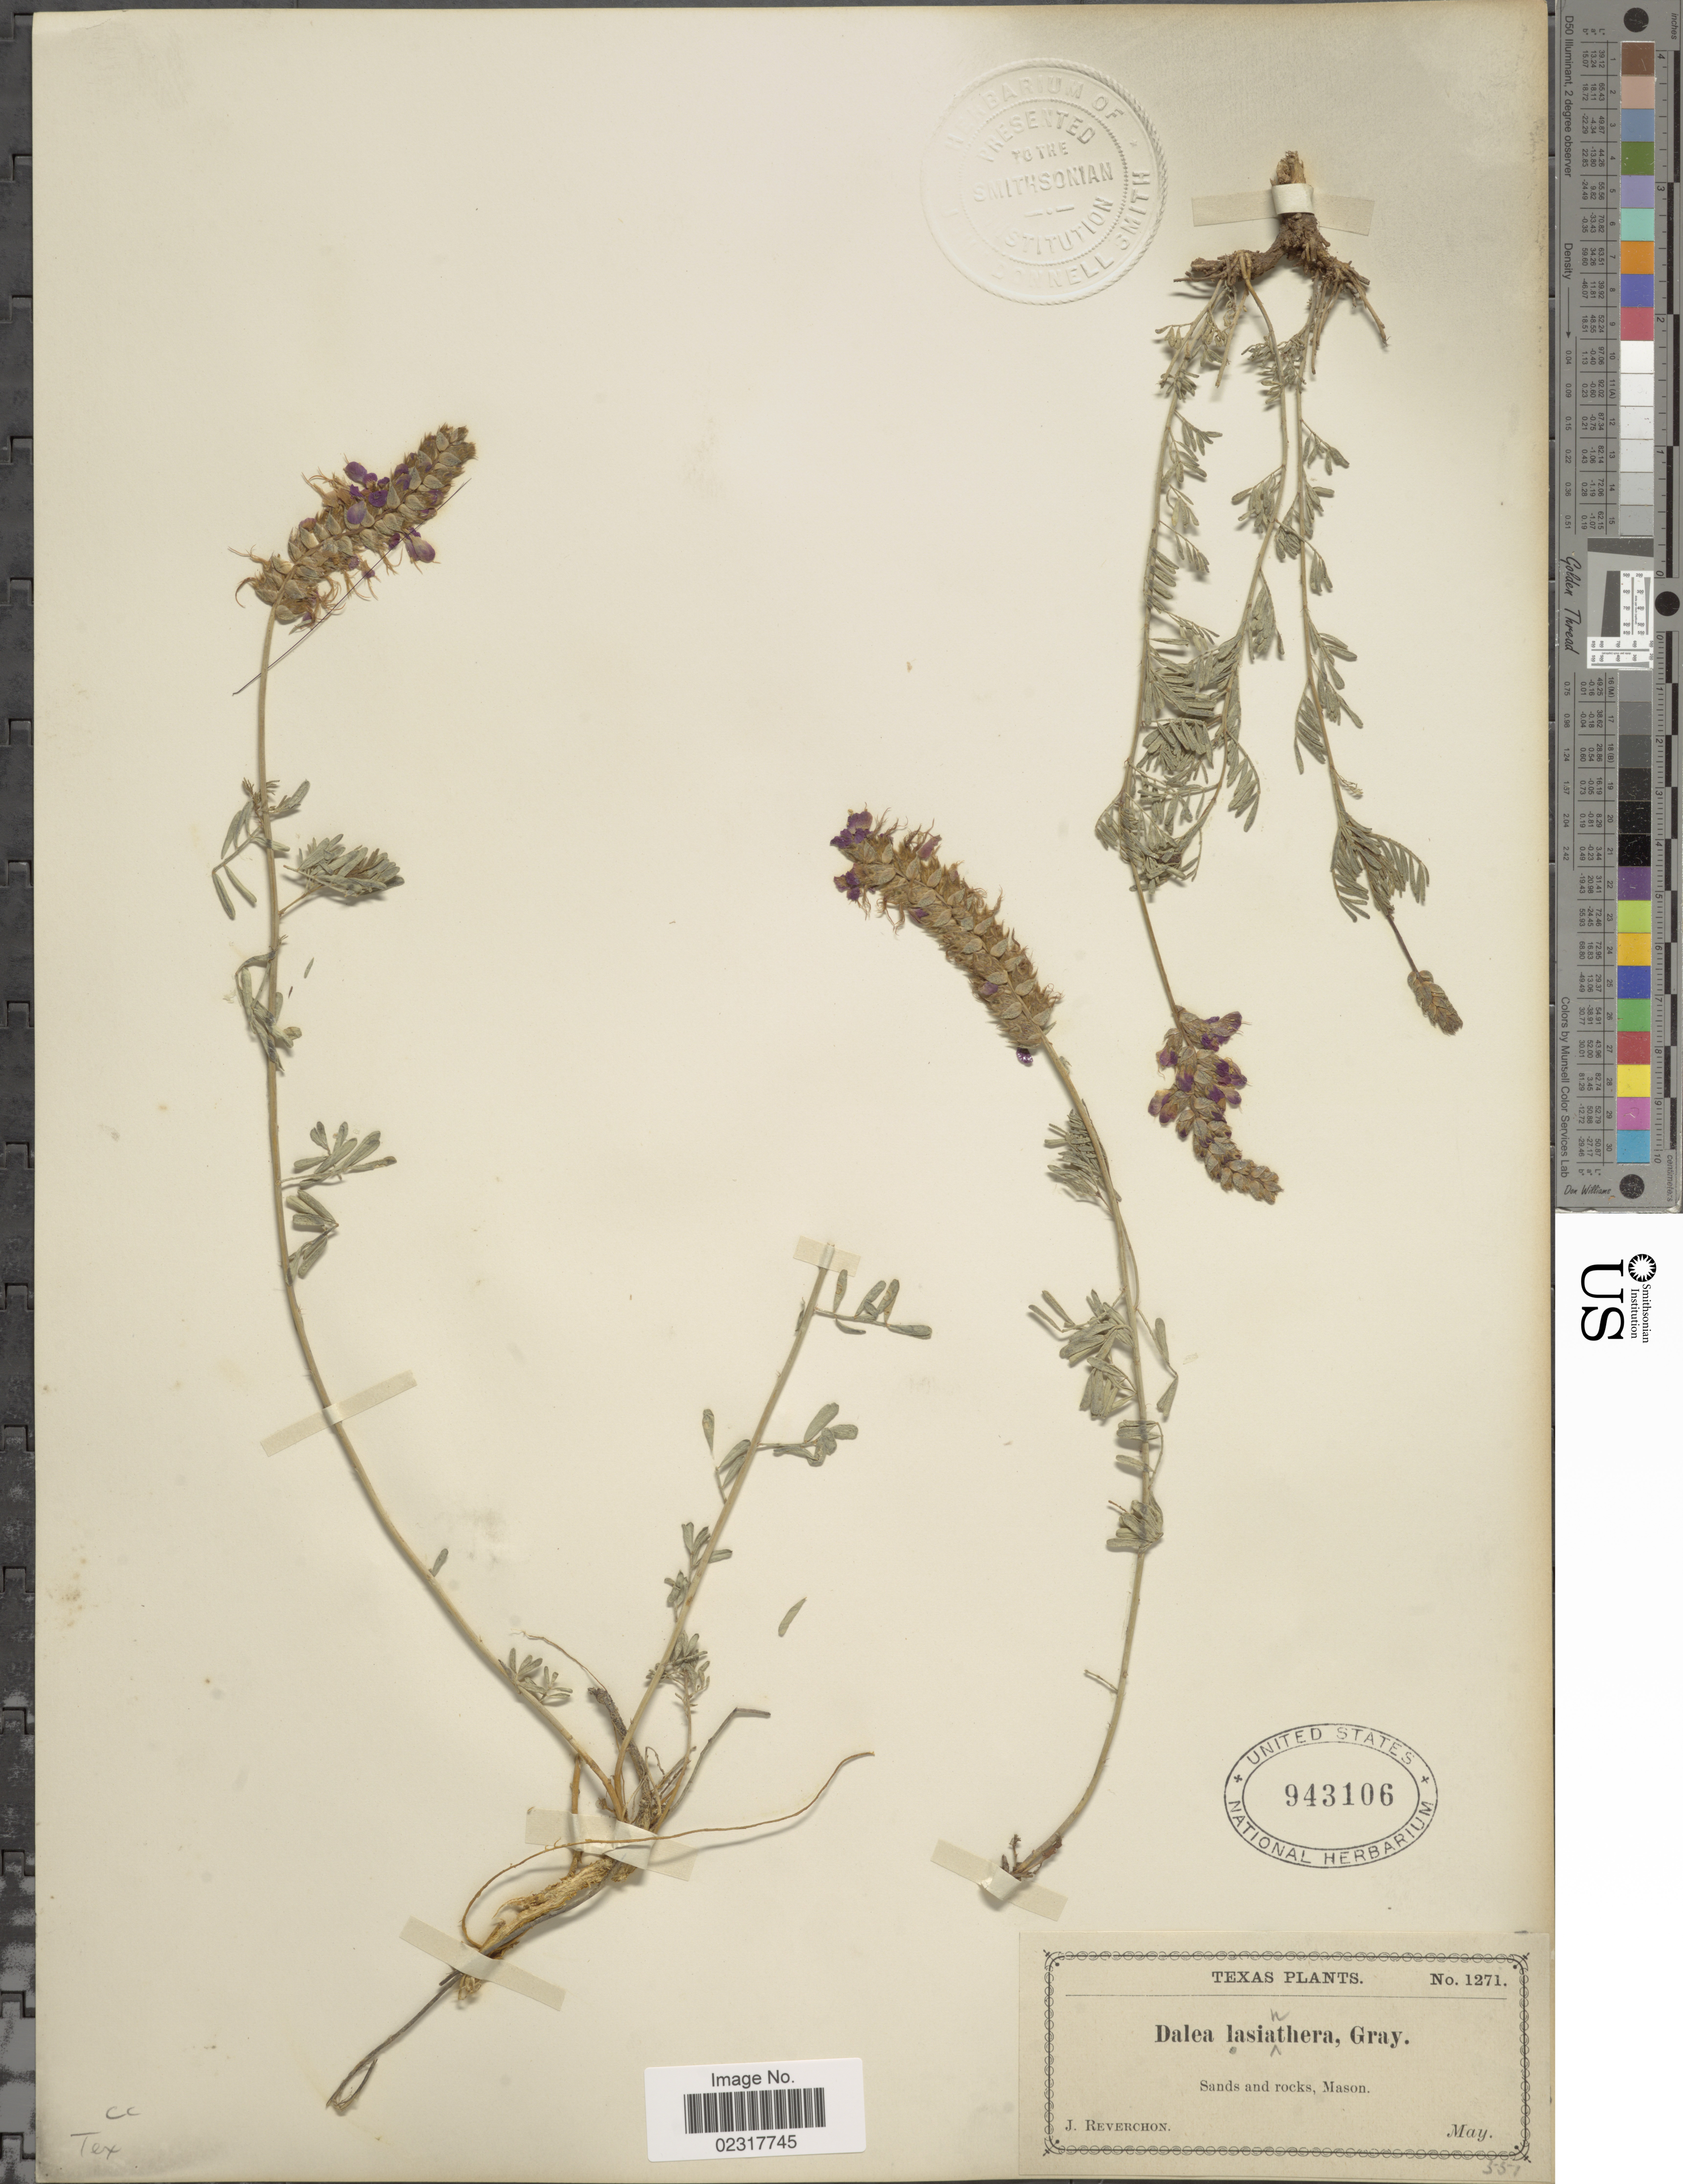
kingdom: Plantae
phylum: Tracheophyta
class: Magnoliopsida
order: Fabales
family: Fabaceae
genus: Dalea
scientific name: Dalea lasiathera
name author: A. Gray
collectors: J. Reverchon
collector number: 1271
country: United States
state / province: Texas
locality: Mason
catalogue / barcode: US 943106